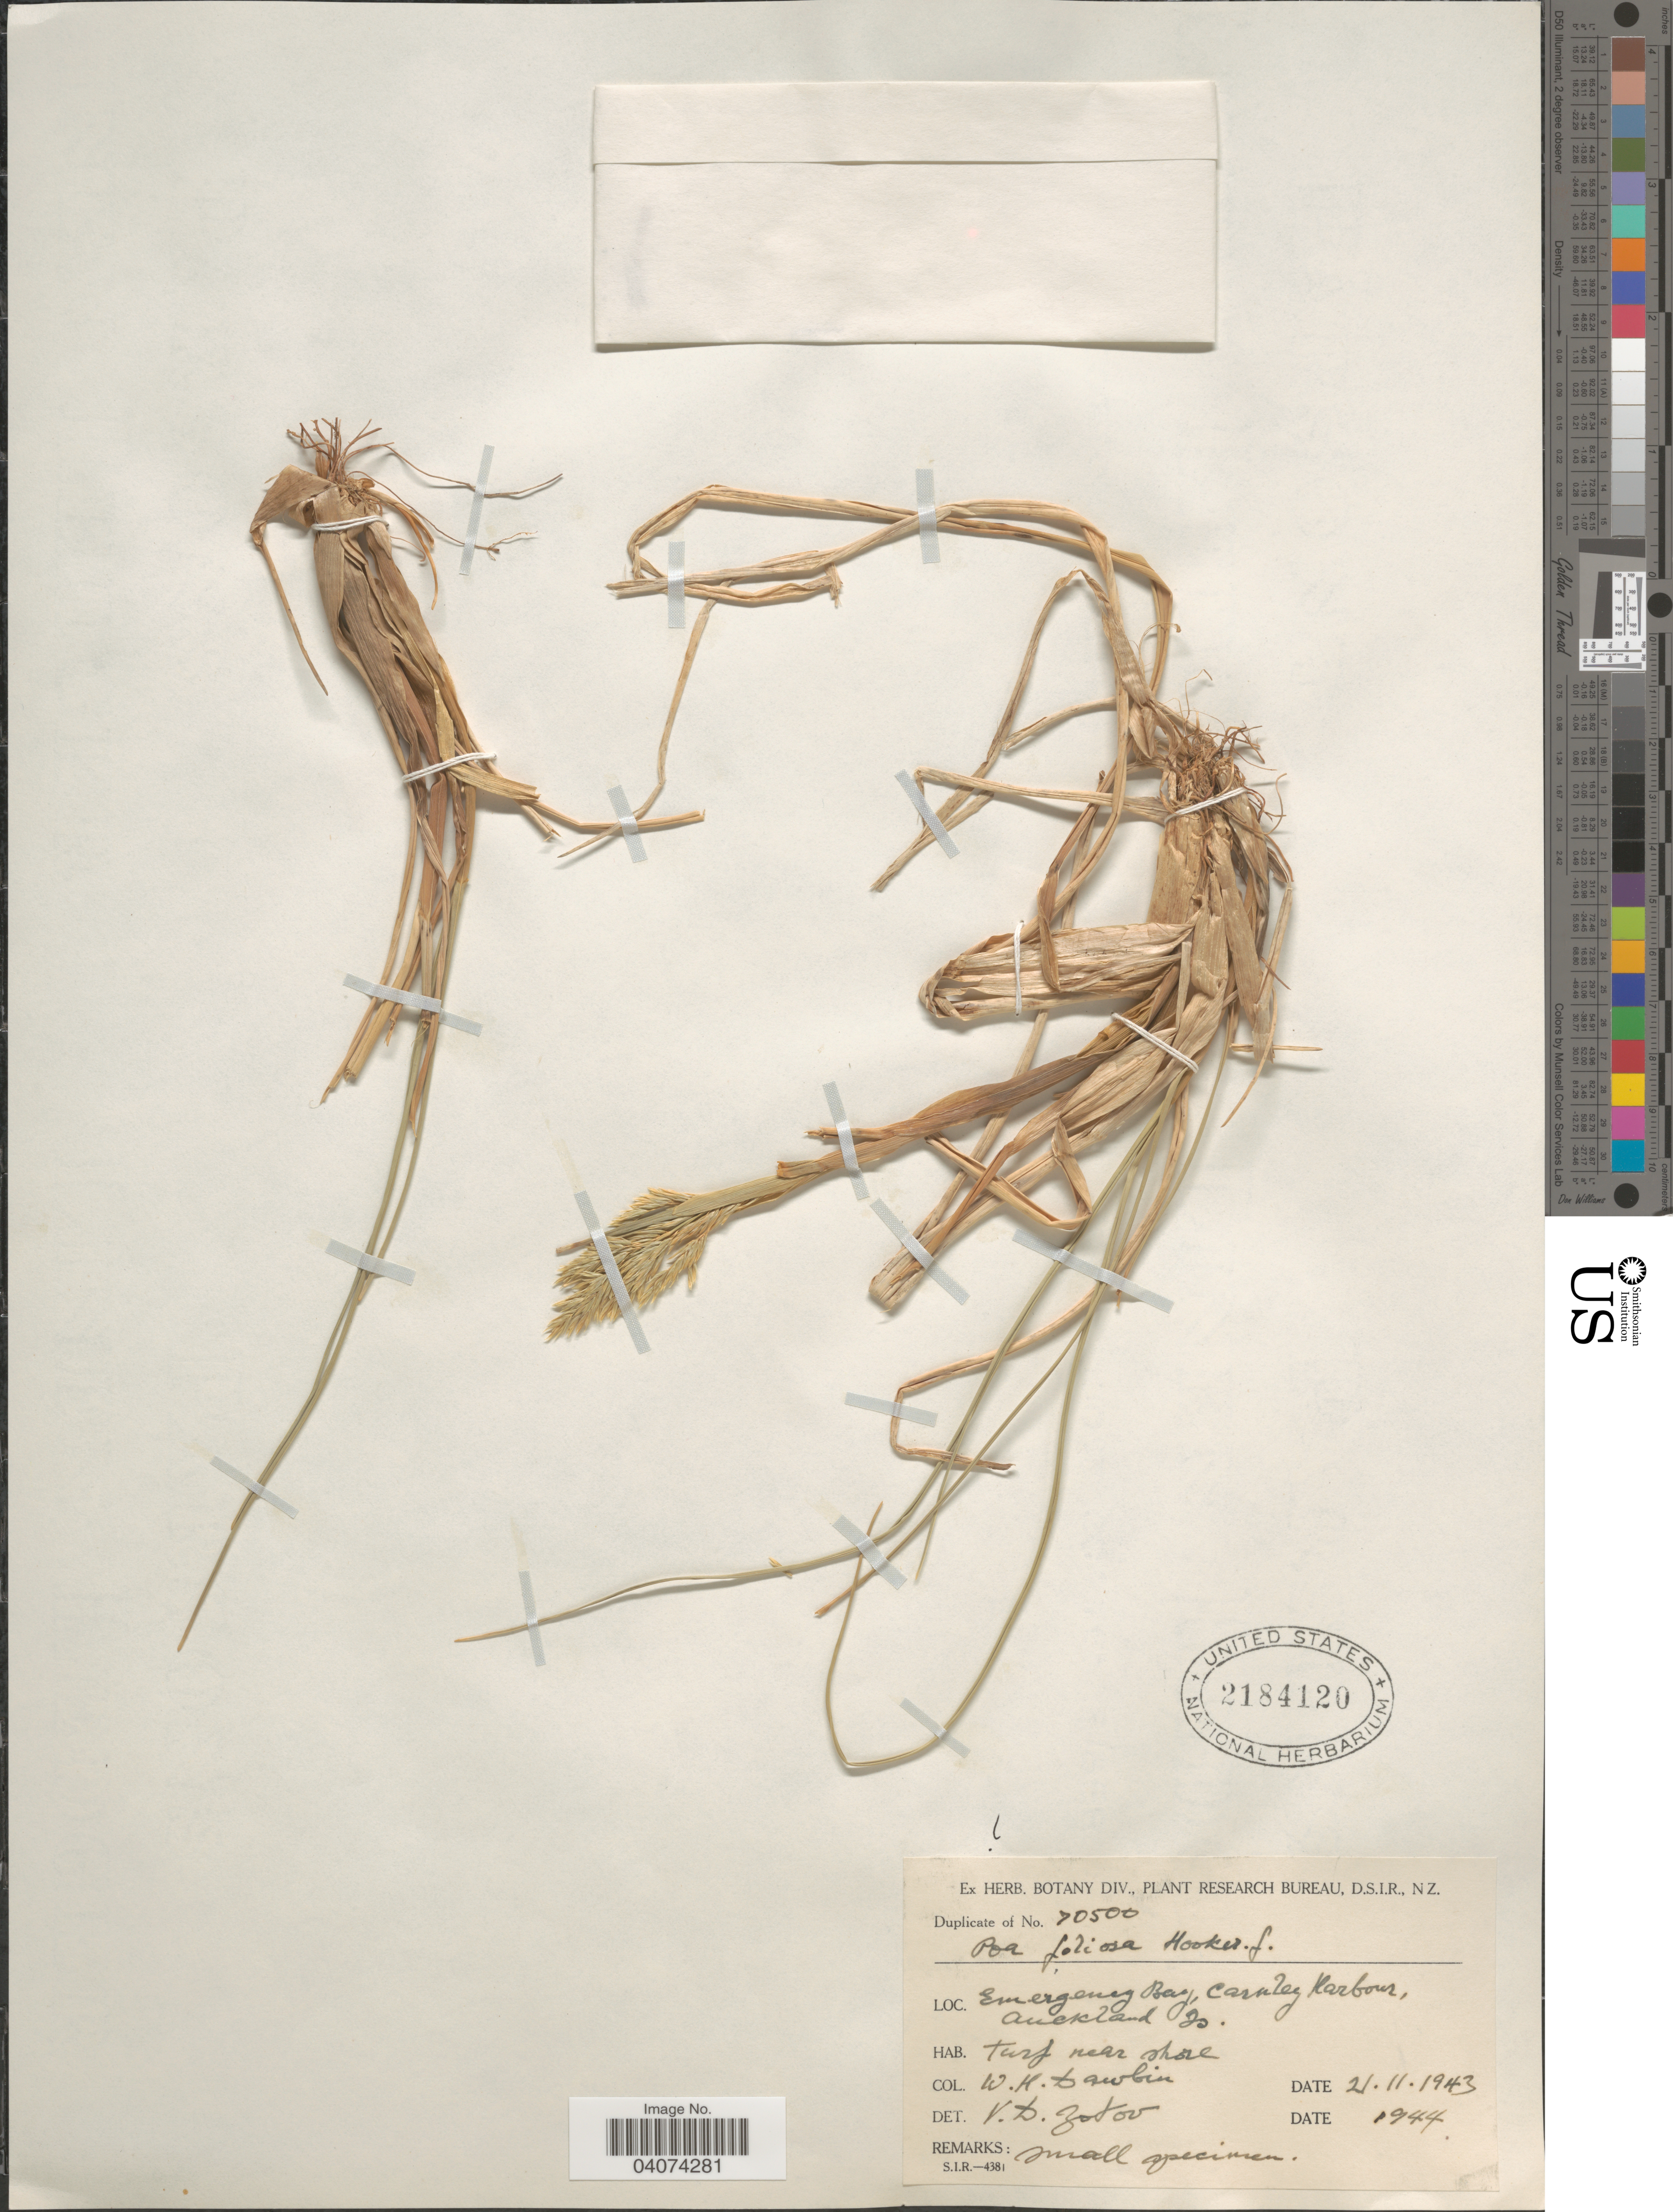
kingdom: Plantae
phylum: Tracheophyta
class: Liliopsida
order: Poales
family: Poaceae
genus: Poa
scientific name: Poa foliosa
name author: (Hook. f.) Hook. f.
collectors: W. Dawbin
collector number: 70500?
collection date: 1943-11-21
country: New Zealand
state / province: Auckland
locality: Emergency Bay, Carnley Harbour, Auckland Is.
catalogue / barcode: US 2184120